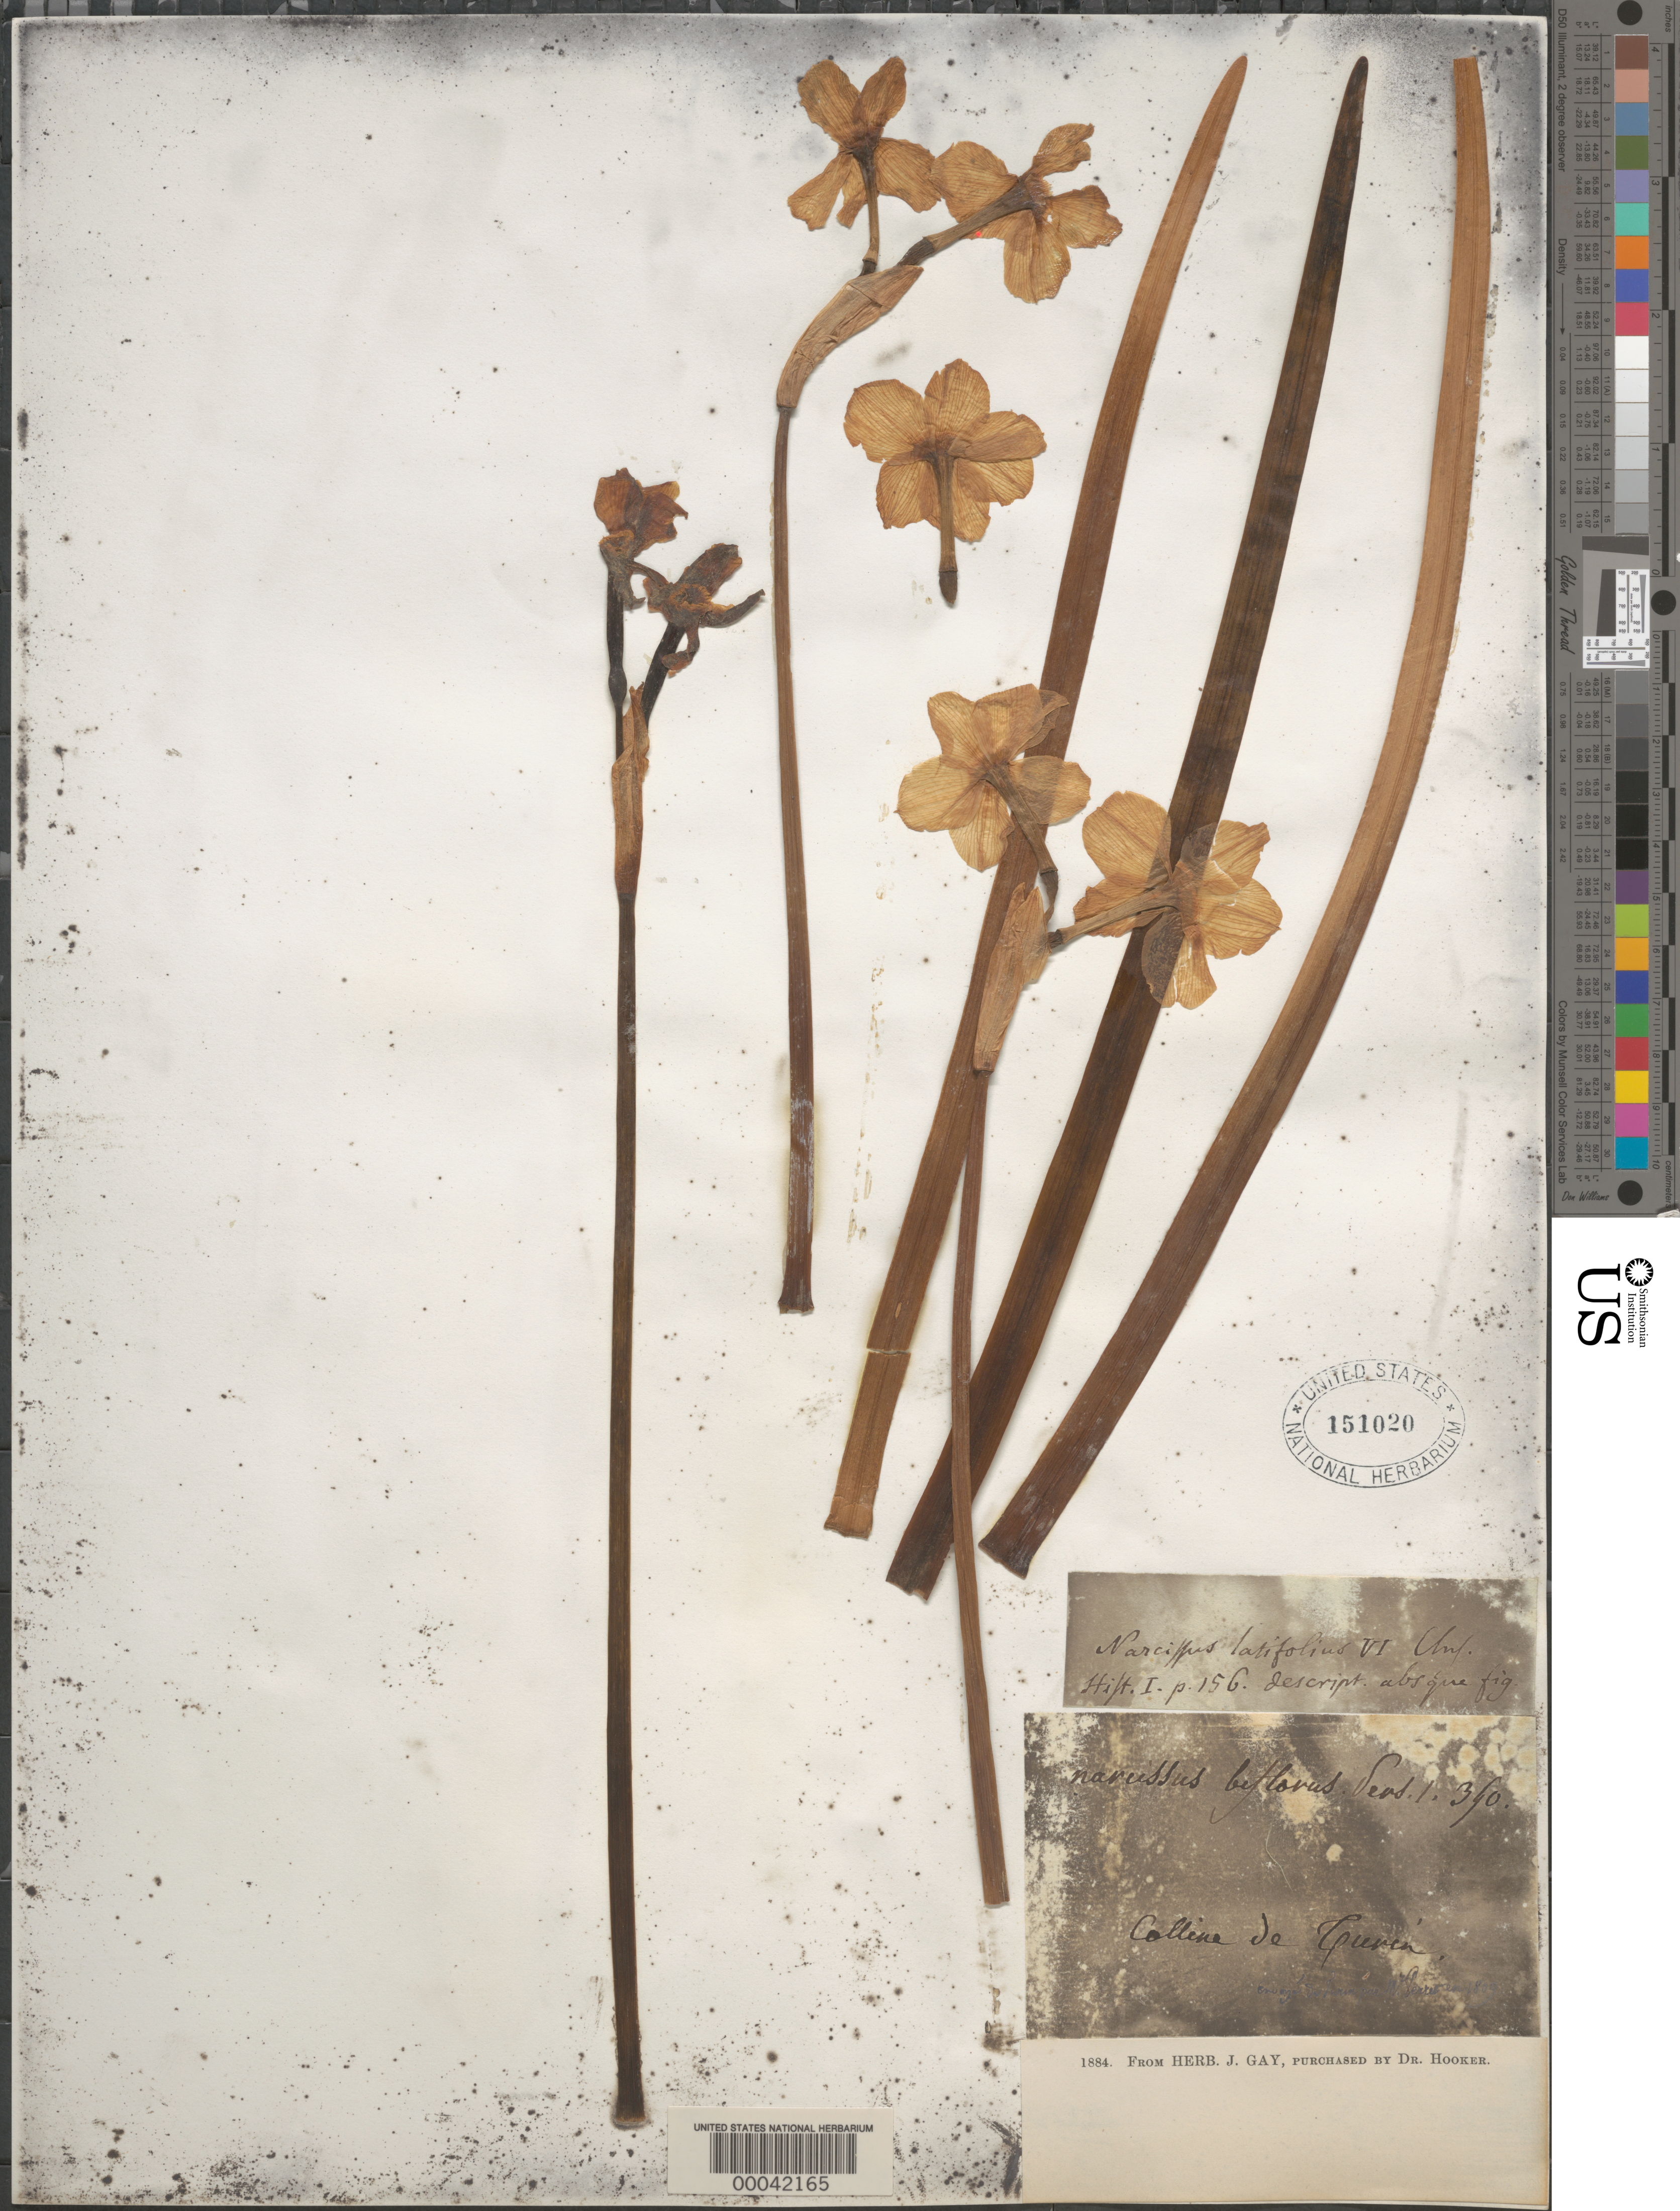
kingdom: Plantae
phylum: Tracheophyta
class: Liliopsida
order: Asparagales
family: Amaryllidaceae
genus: Narcissus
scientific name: Narcissus biflorus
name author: Curtis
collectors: ex herb. J. Gay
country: Italy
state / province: Piedmont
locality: Collina de Turin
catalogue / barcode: US 151020